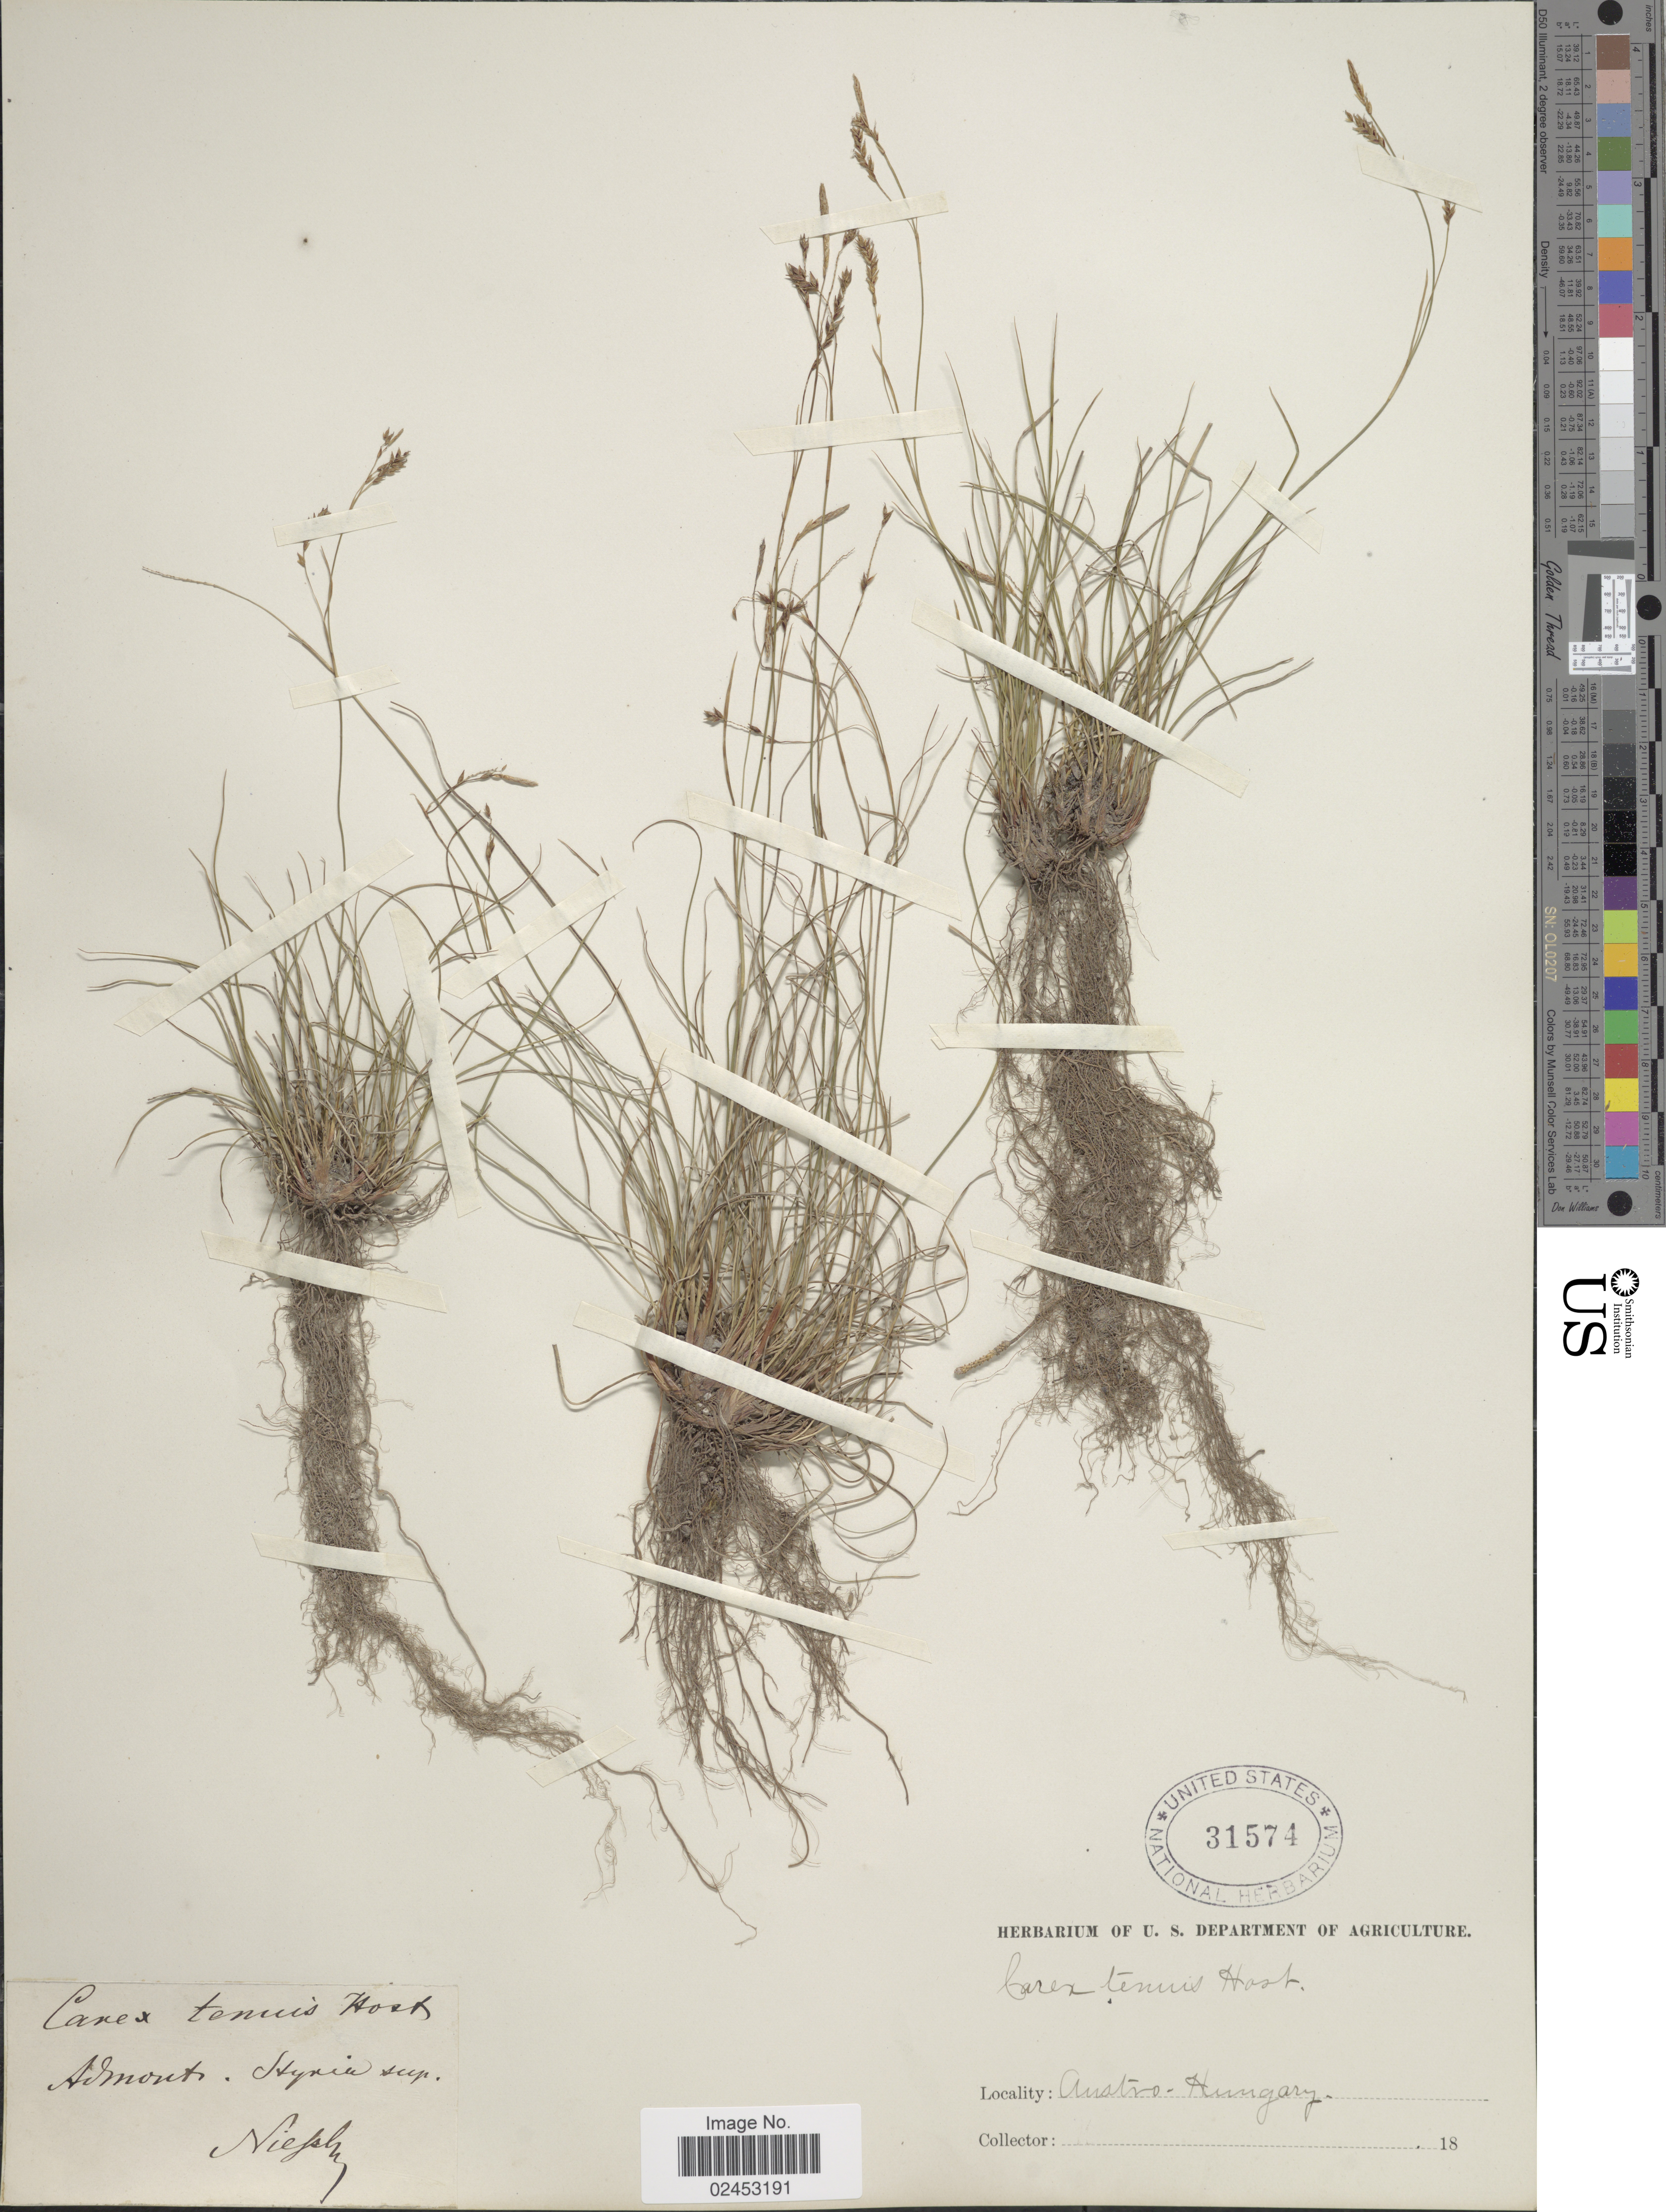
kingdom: Plantae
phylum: Tracheophyta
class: Liliopsida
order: Poales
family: Cyperaceae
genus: Carex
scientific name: Carex brachystachys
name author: Schrank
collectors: Niessl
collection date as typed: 18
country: Austria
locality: Austro-Hungary, ad monti, Styria sup.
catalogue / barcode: US 31574